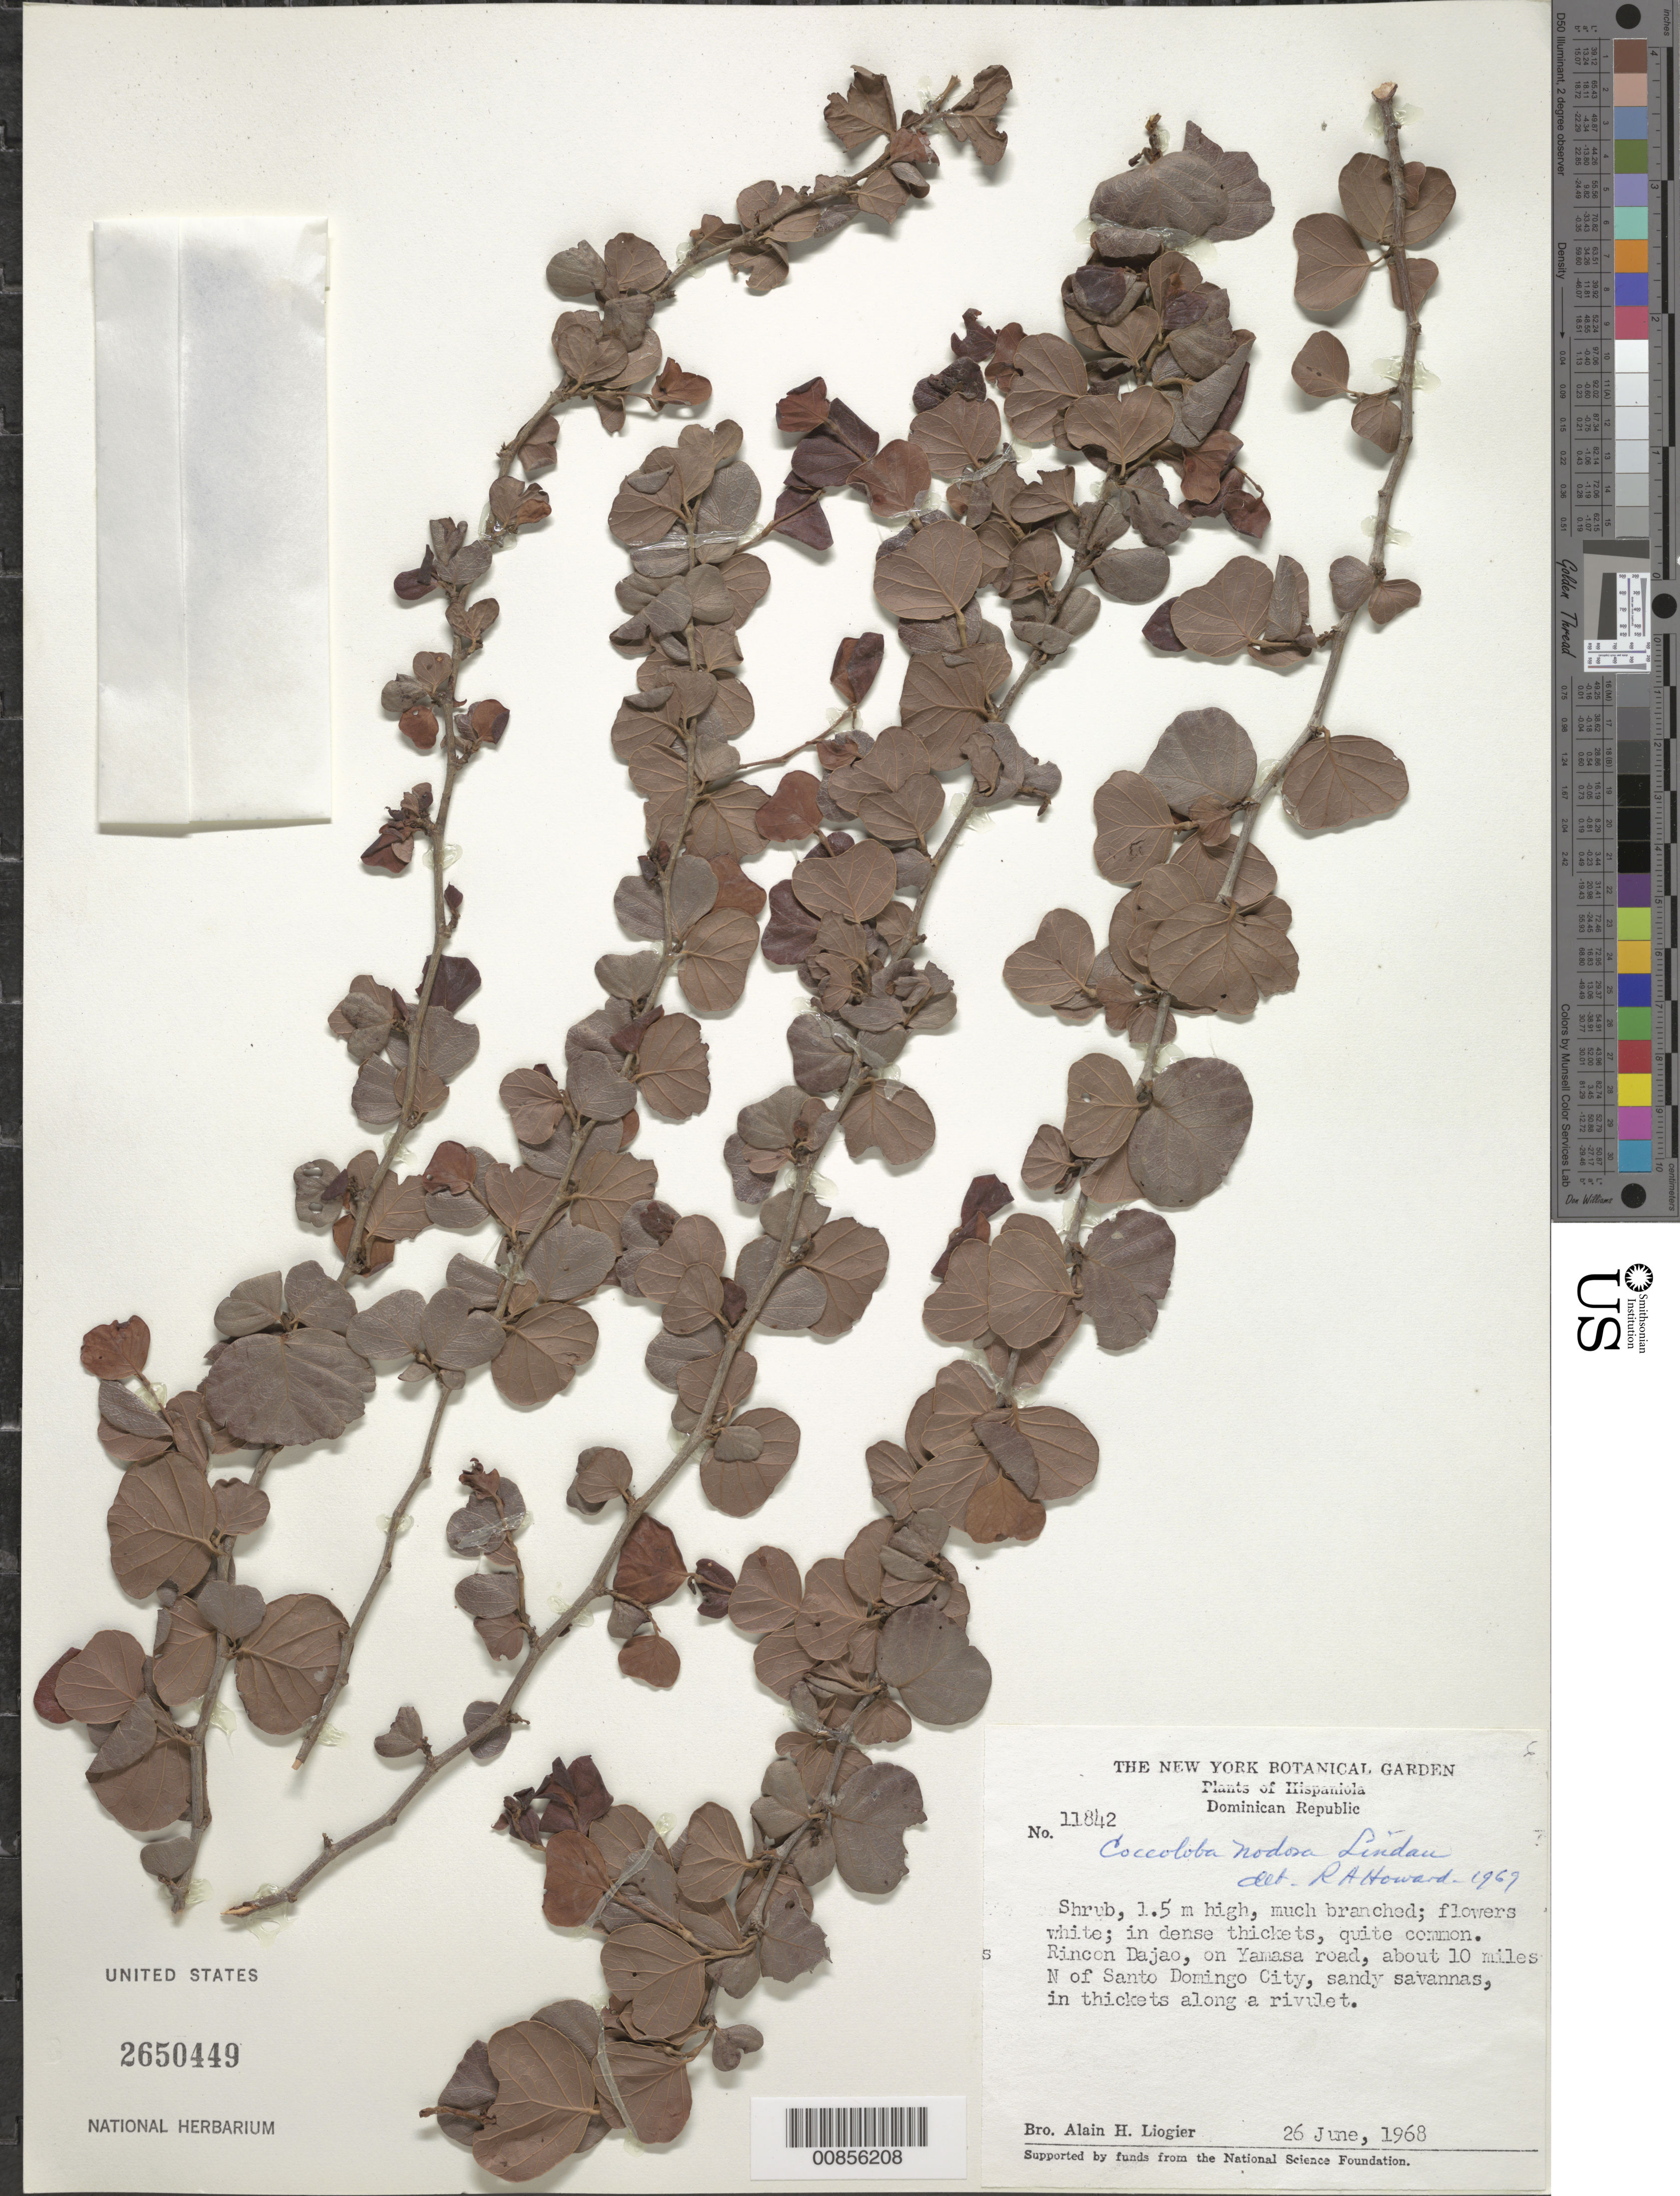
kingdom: Plantae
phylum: Tracheophyta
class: Magnoliopsida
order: Caryophyllales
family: Polygonaceae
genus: Coccoloba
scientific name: Coccoloba nodosa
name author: Lindau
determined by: Howard, R. A.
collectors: A. H. Liogier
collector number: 11842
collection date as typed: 26 Jun 1968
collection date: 1968-06-26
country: Dominican Republic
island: Hispaniola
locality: Rincón Dajao, on Yamasa road, about 10 miles N of Santo Domingo City. Sandy savannas, along a rivulet.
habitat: Dense thickets. Sandy savannas, in thickets along a rivulet.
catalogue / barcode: US 2650449